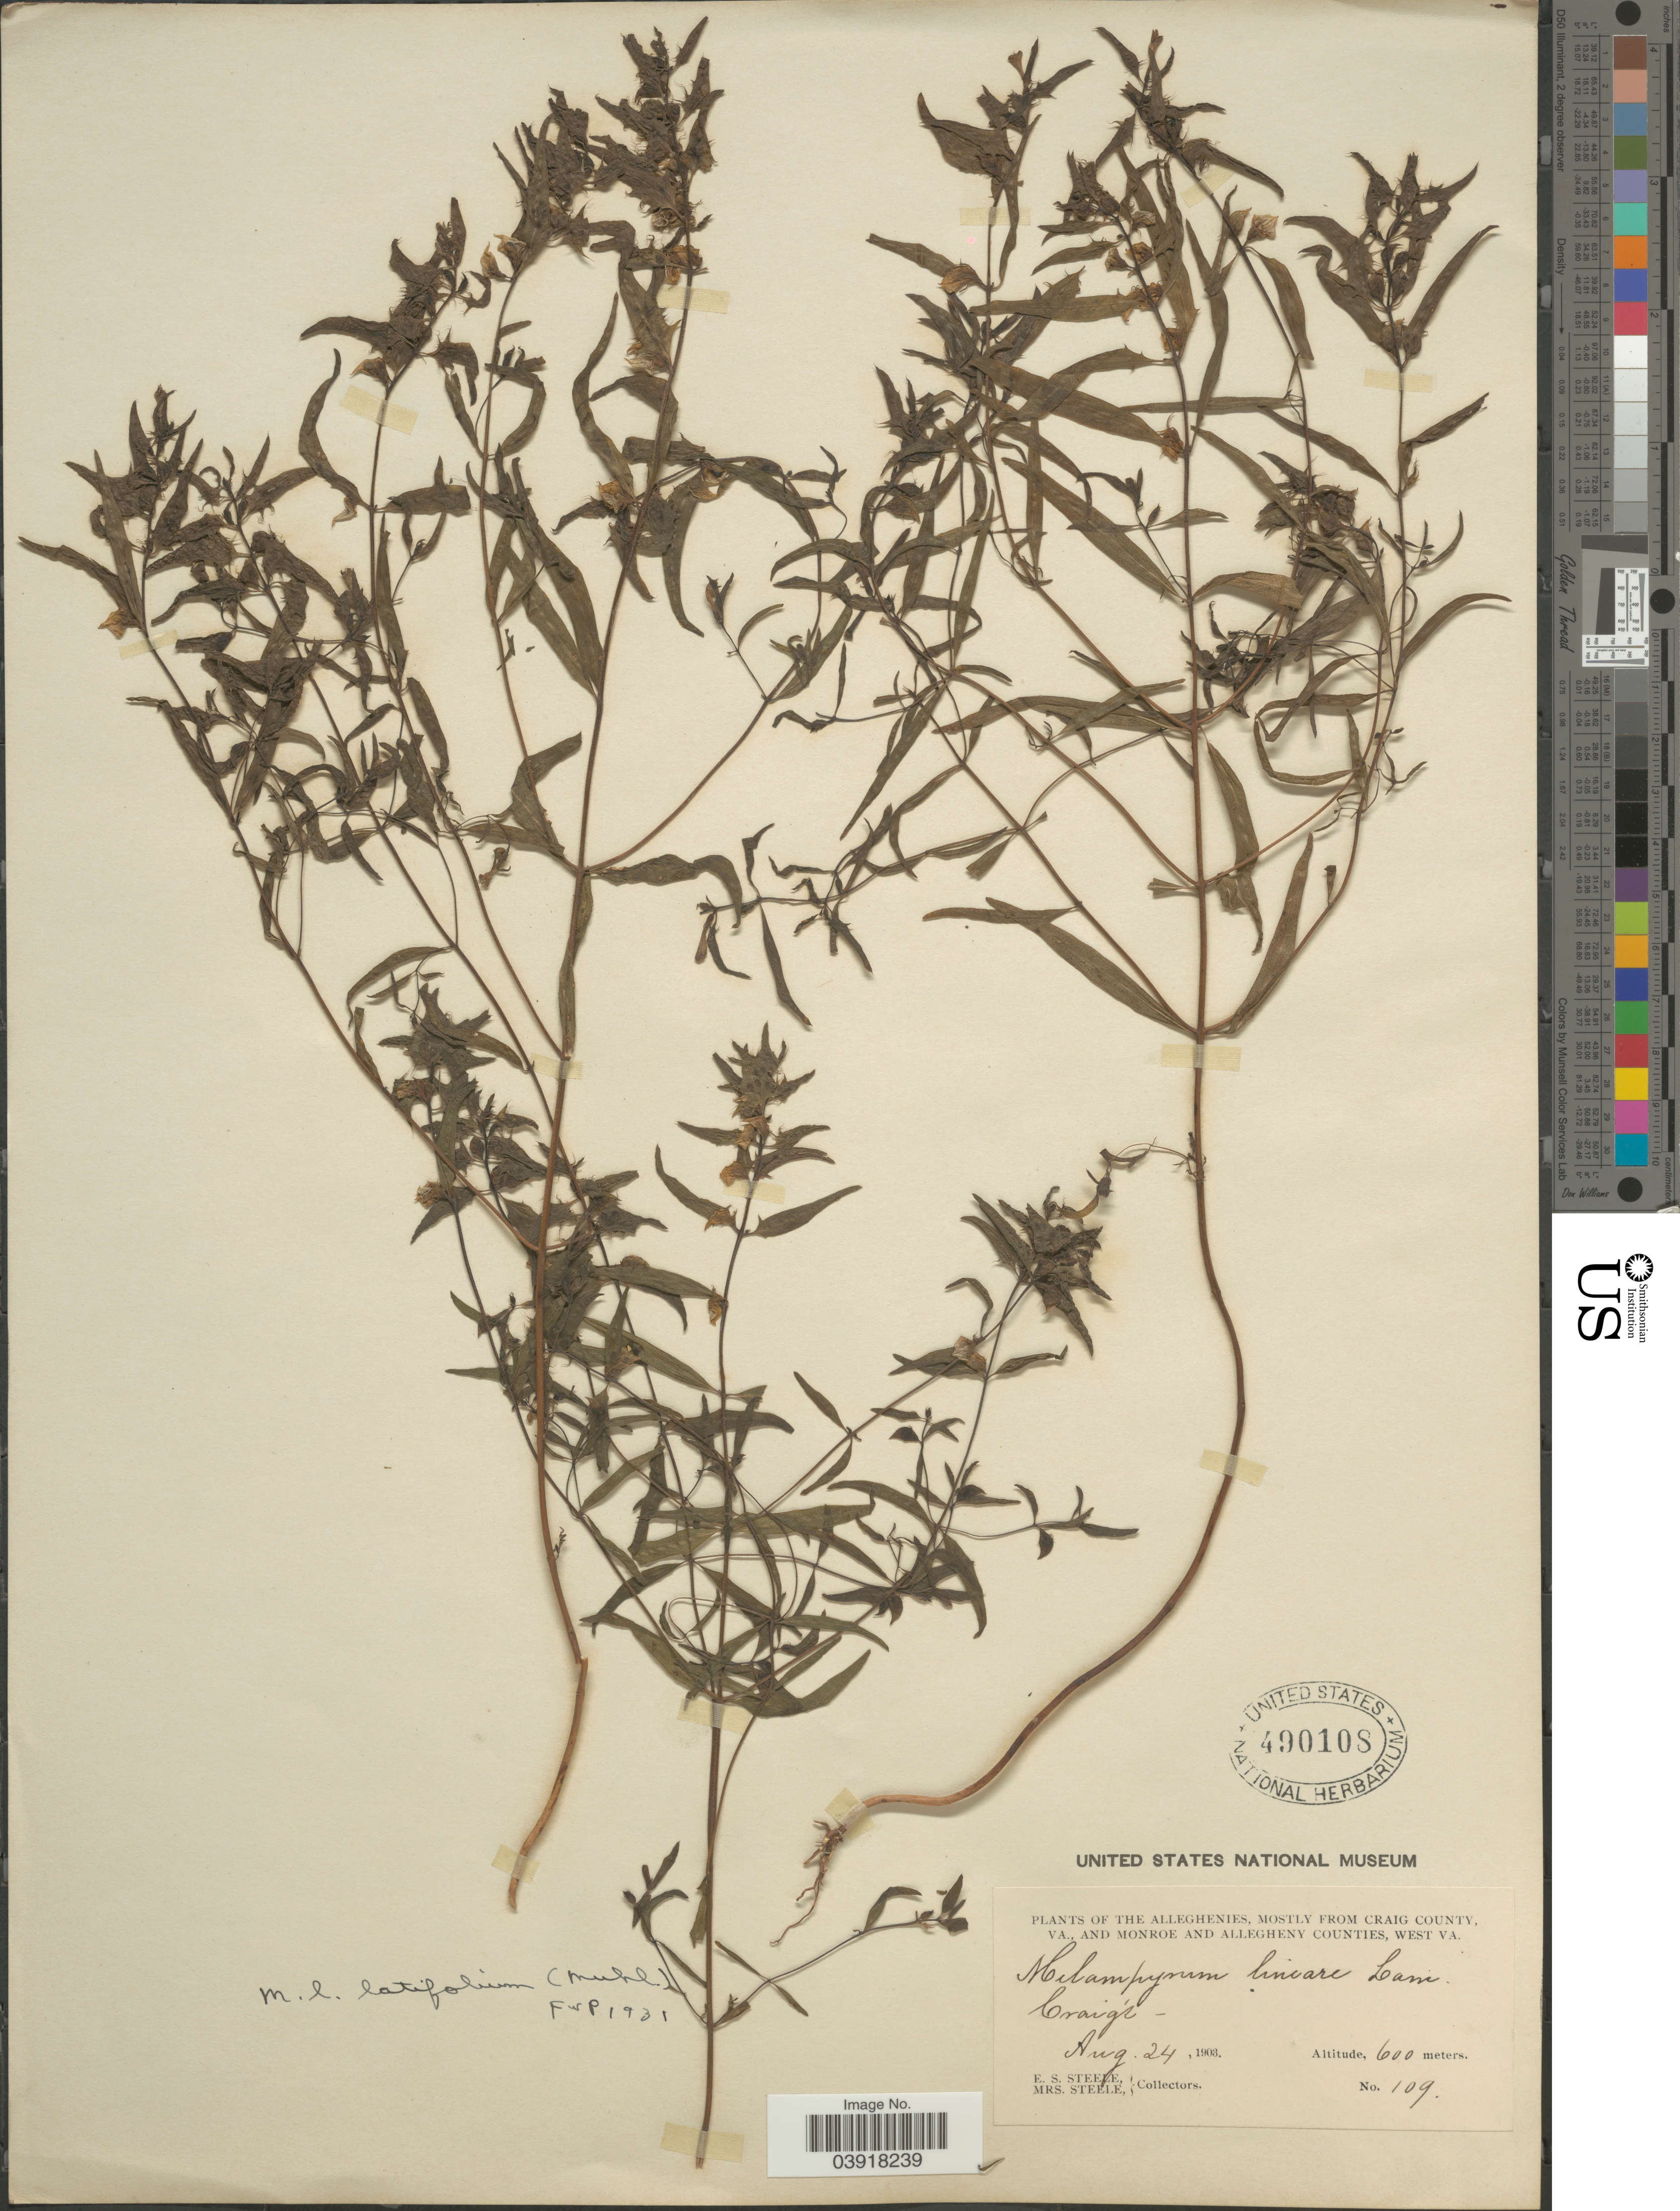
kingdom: Plantae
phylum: Tracheophyta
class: Magnoliopsida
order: Lamiales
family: Orobanchaceae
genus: Melampyrum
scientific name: Melampyrum lineare var. latifolium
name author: (Muhl.) P. Beauv.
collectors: E. Steele & Mrs. E. S. Steele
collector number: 109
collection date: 1903-08-24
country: United States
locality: The Alleghenies, mostly from Craig County, V., and Monroe and Allegheny Counties, West Va. Craig's.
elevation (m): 600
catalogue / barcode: US 490108